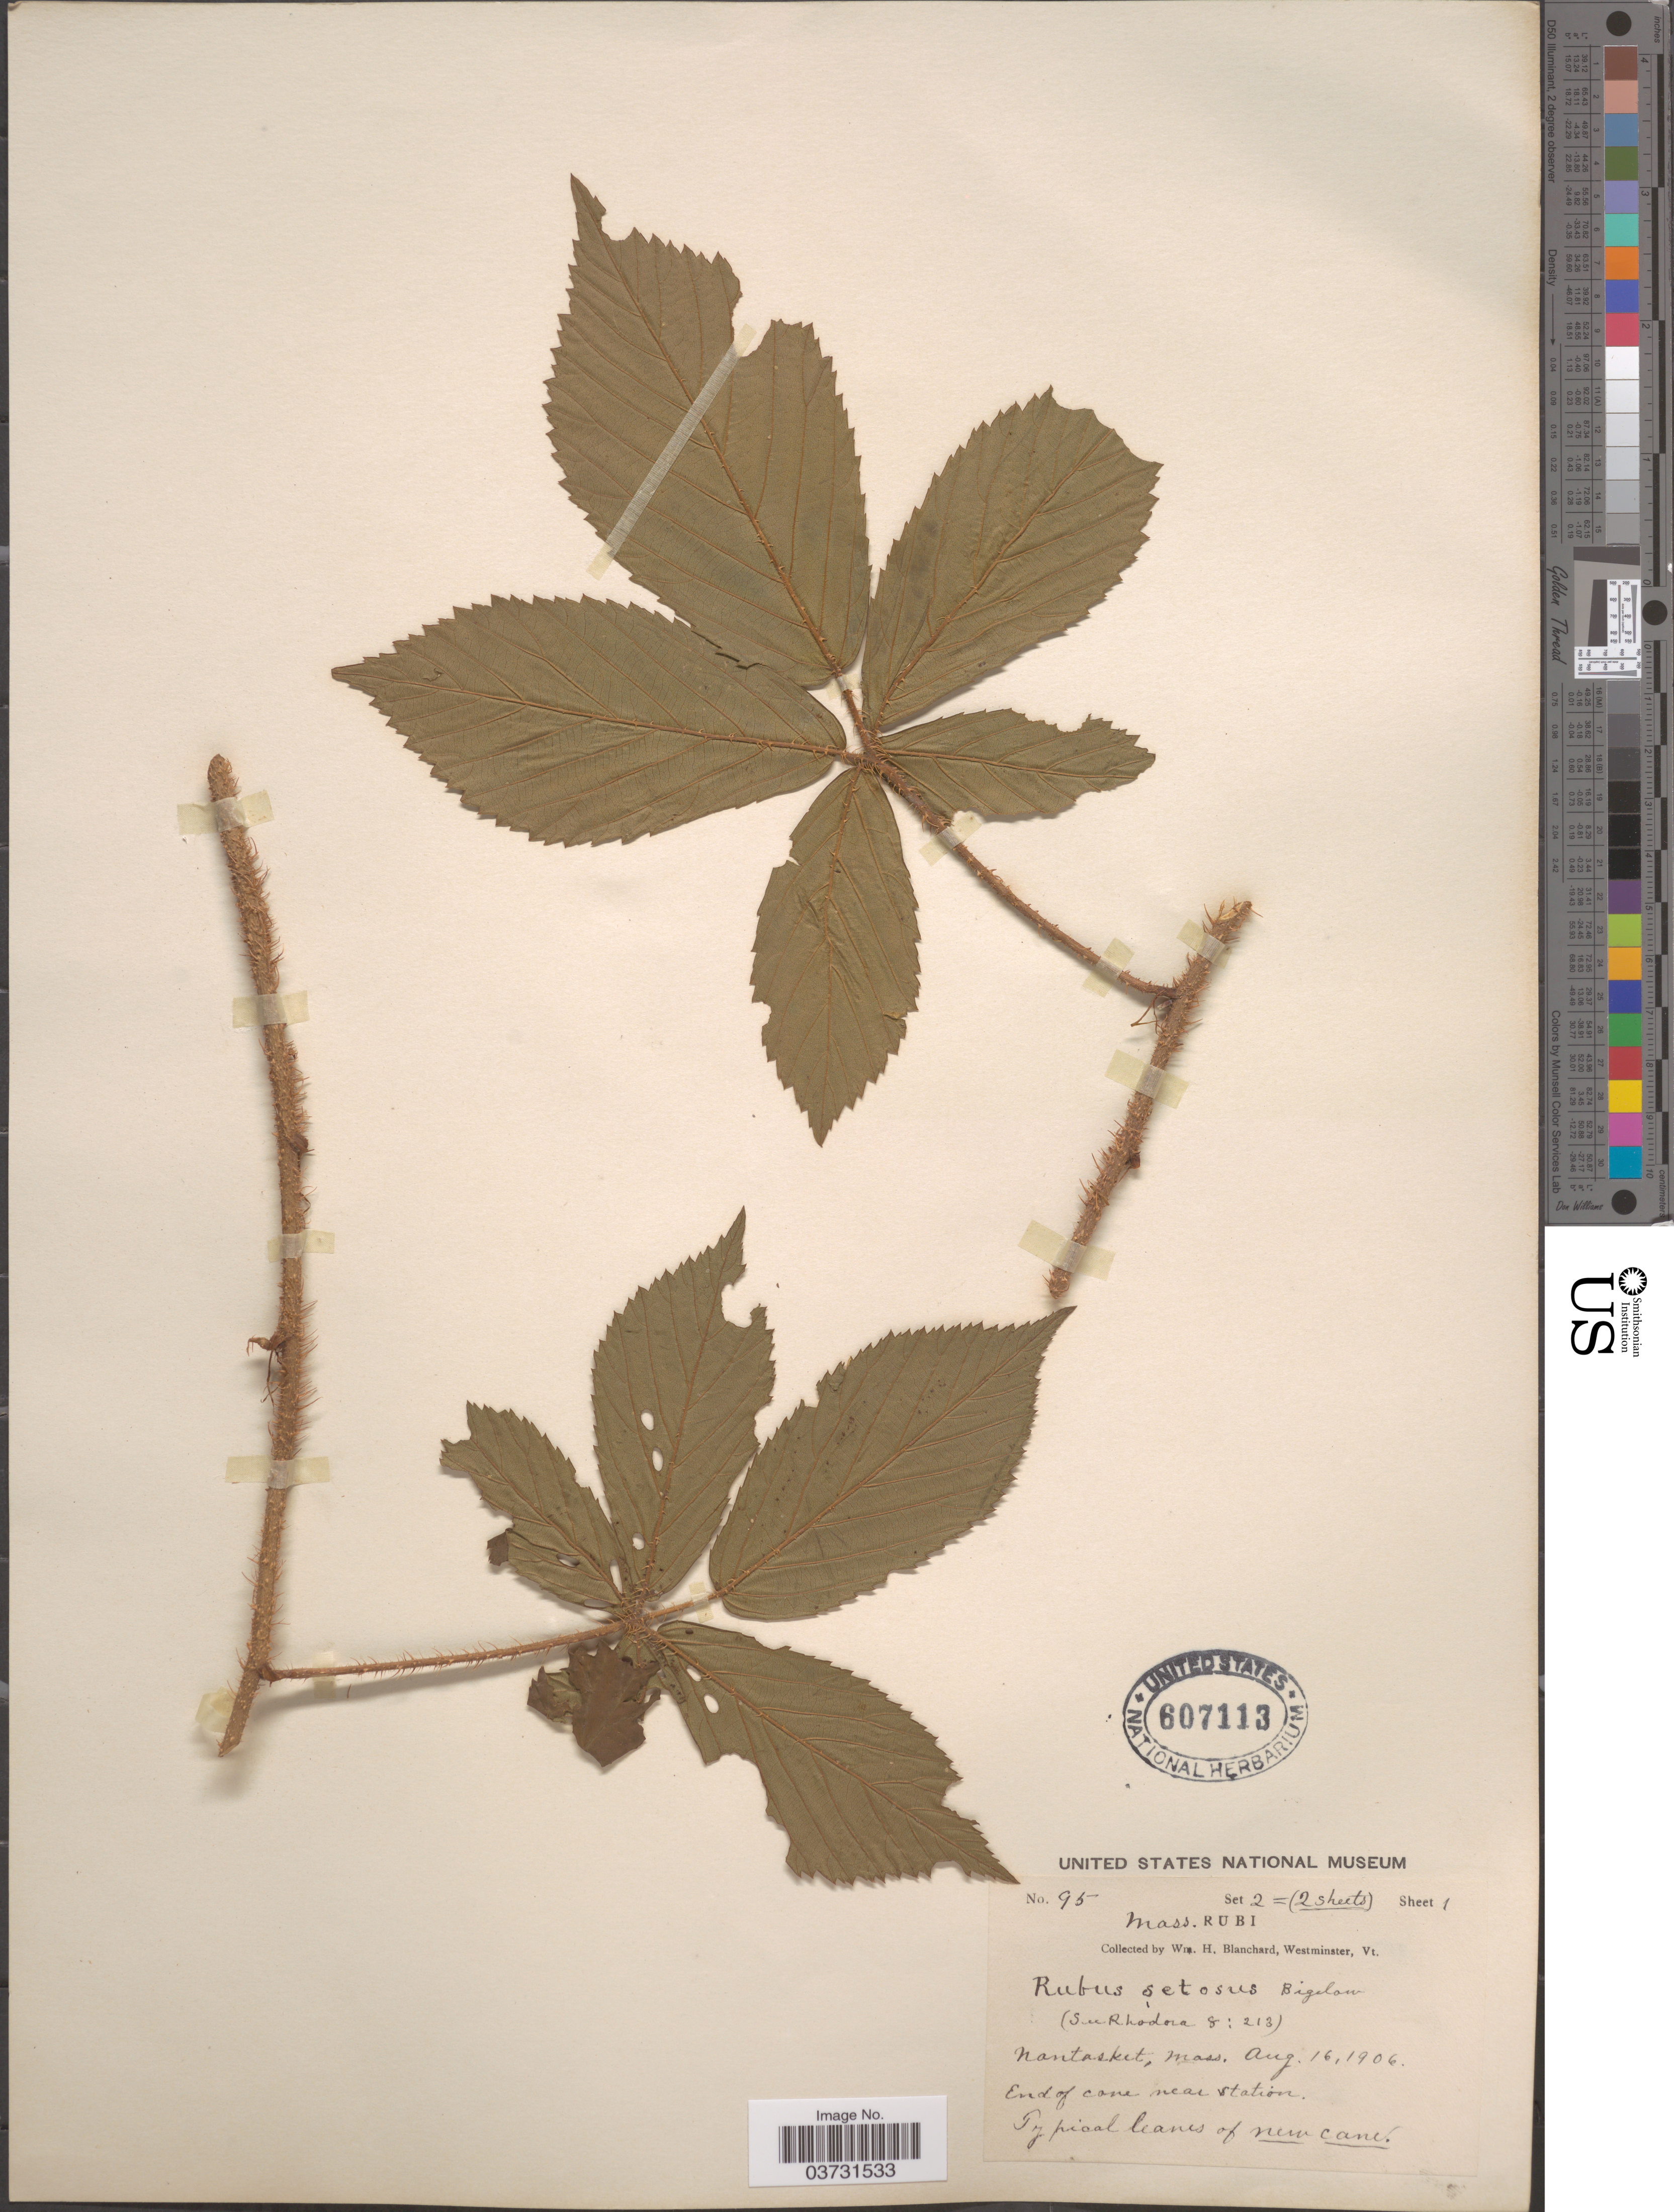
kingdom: Plantae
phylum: Tracheophyta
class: Magnoliopsida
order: Rosales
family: Rosaceae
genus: Rubus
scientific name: Rubus nigricans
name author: Rydb. in Britton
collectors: W. H. Blanchard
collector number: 95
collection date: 1906-08-16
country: United States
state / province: Massachusetts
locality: Nantasket. End of cone near station.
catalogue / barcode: US 607113